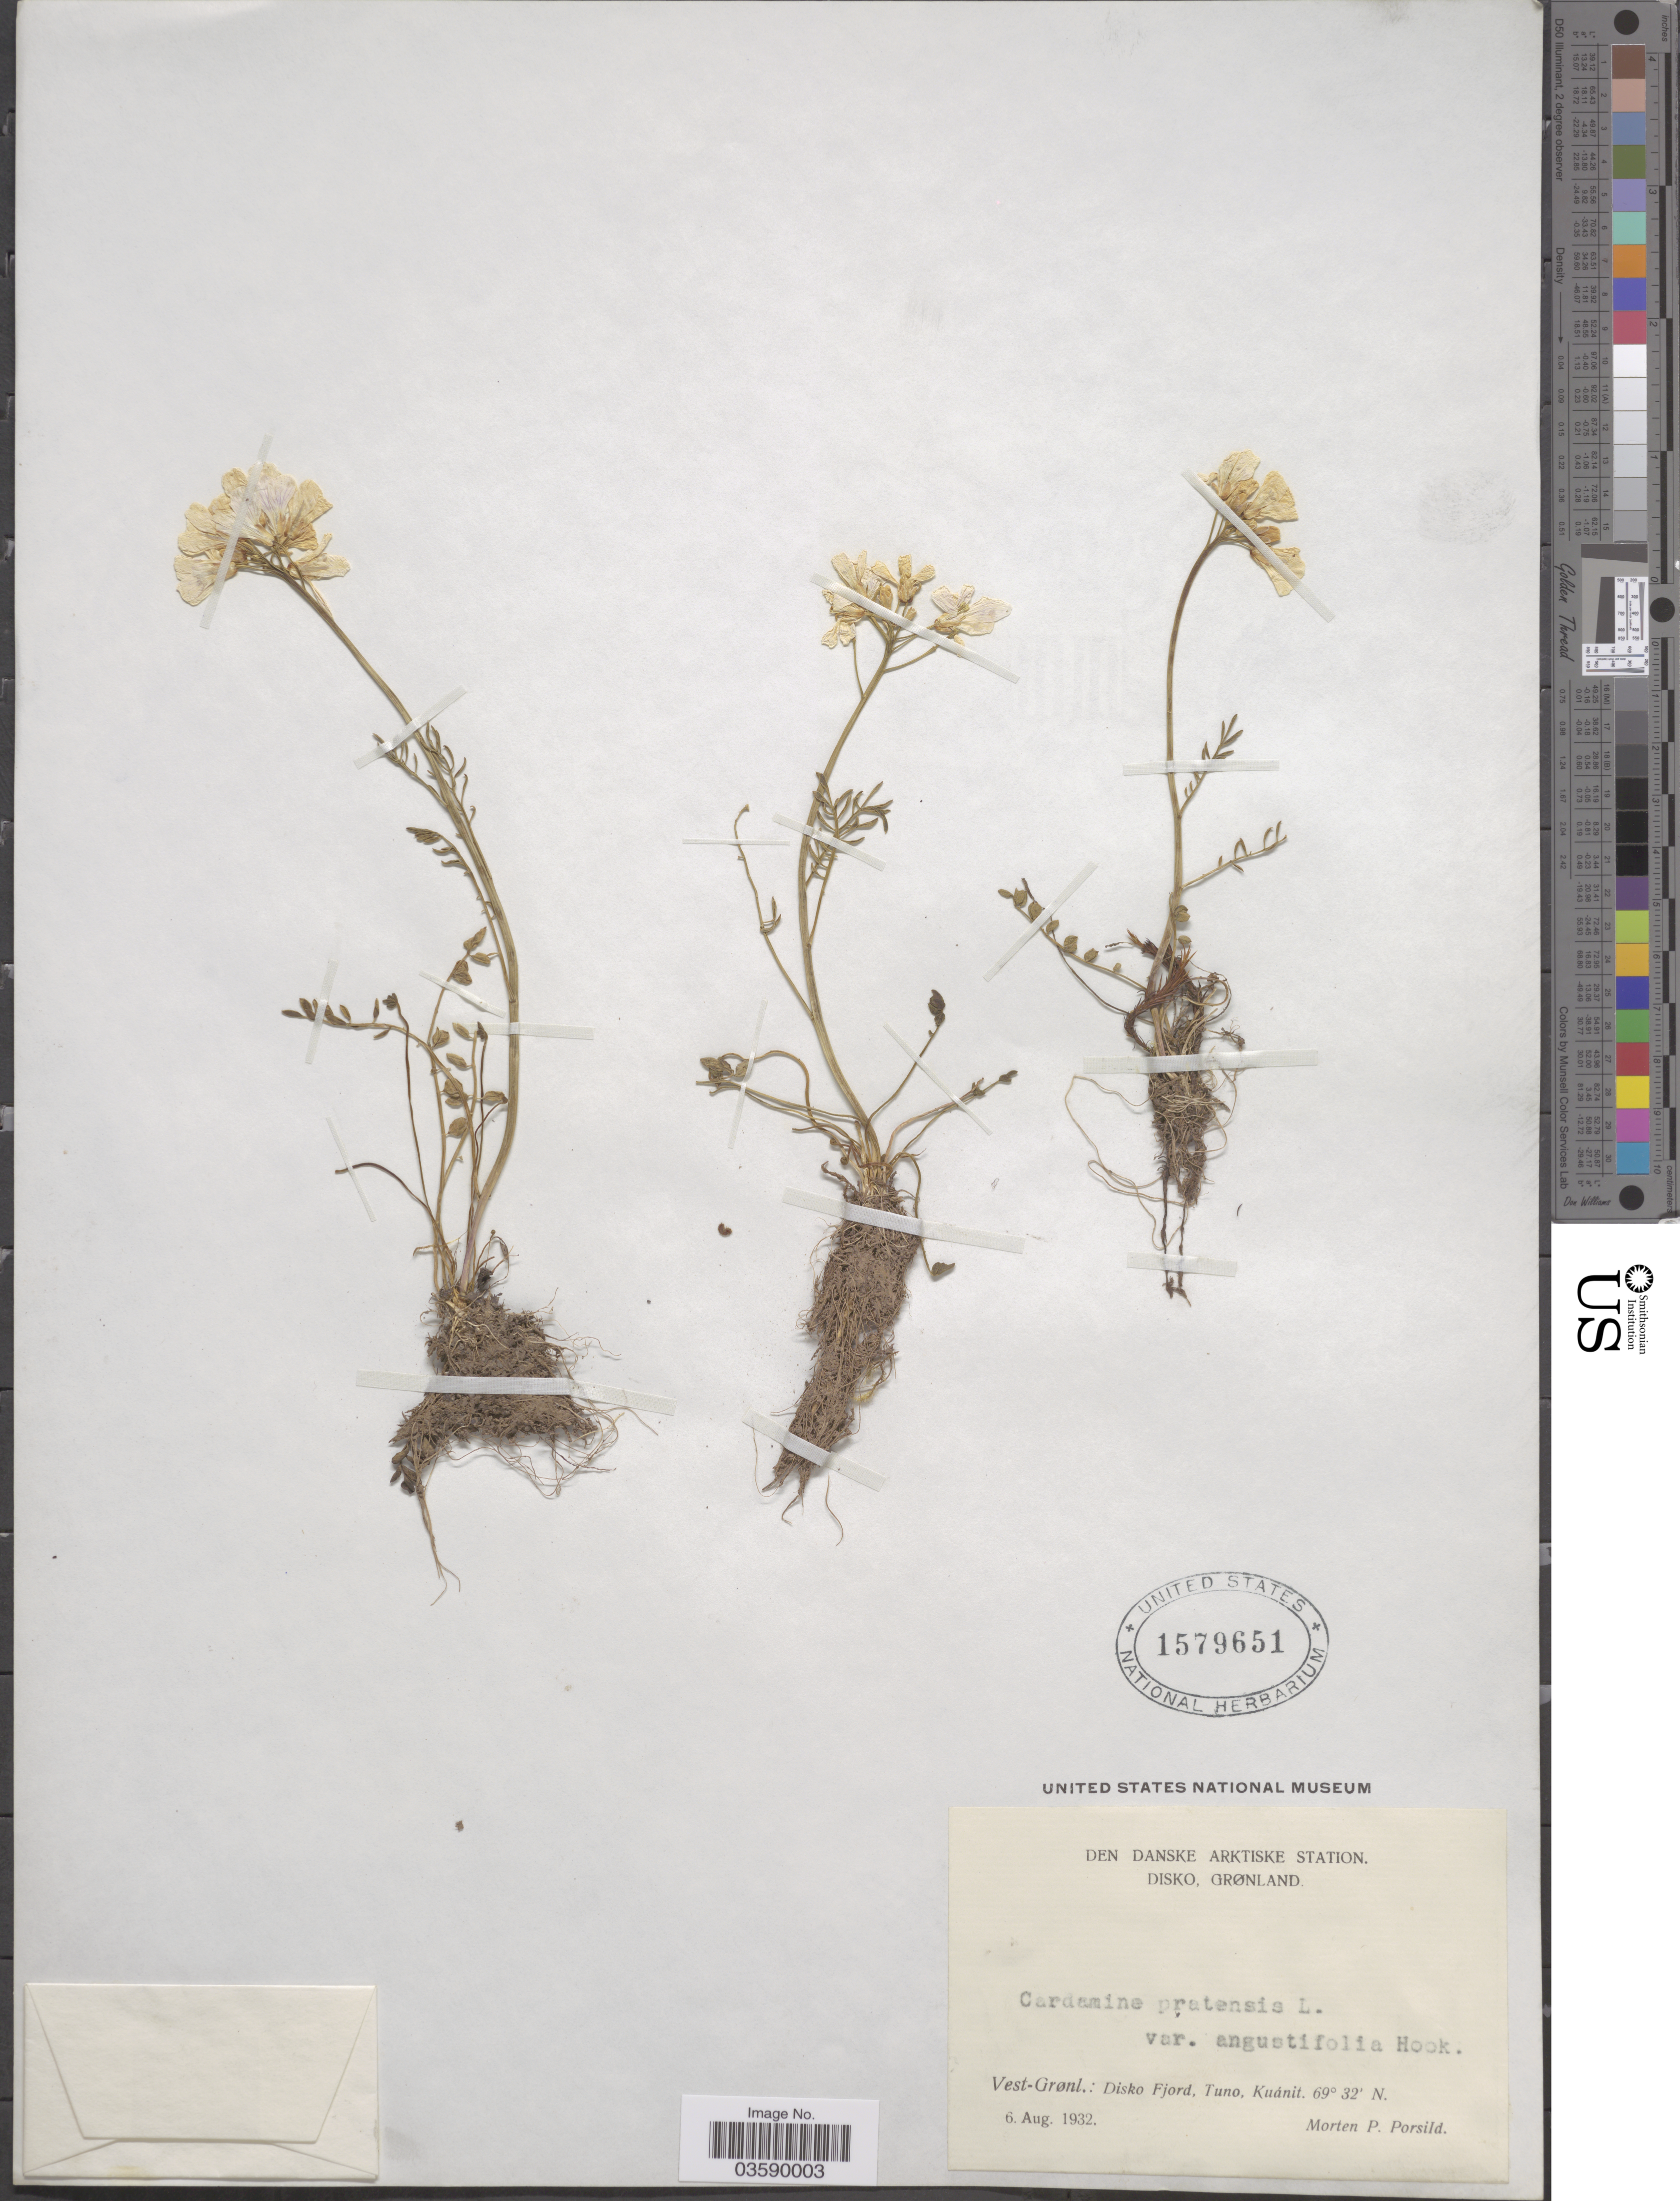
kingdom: Plantae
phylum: Tracheophyta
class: Magnoliopsida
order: Brassicales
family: Brassicaceae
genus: Cardamine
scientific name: Cardamine pratensis subsp. angustifolia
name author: (Hook.) O.E. Schulz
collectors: M. P. Porsild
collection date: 1932-08-06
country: Greenland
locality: Den danske arktiske station. Disko, Grønland. Vest Grønl.: Disko Fjord, Tuno, Kuánit.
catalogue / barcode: US 1579651